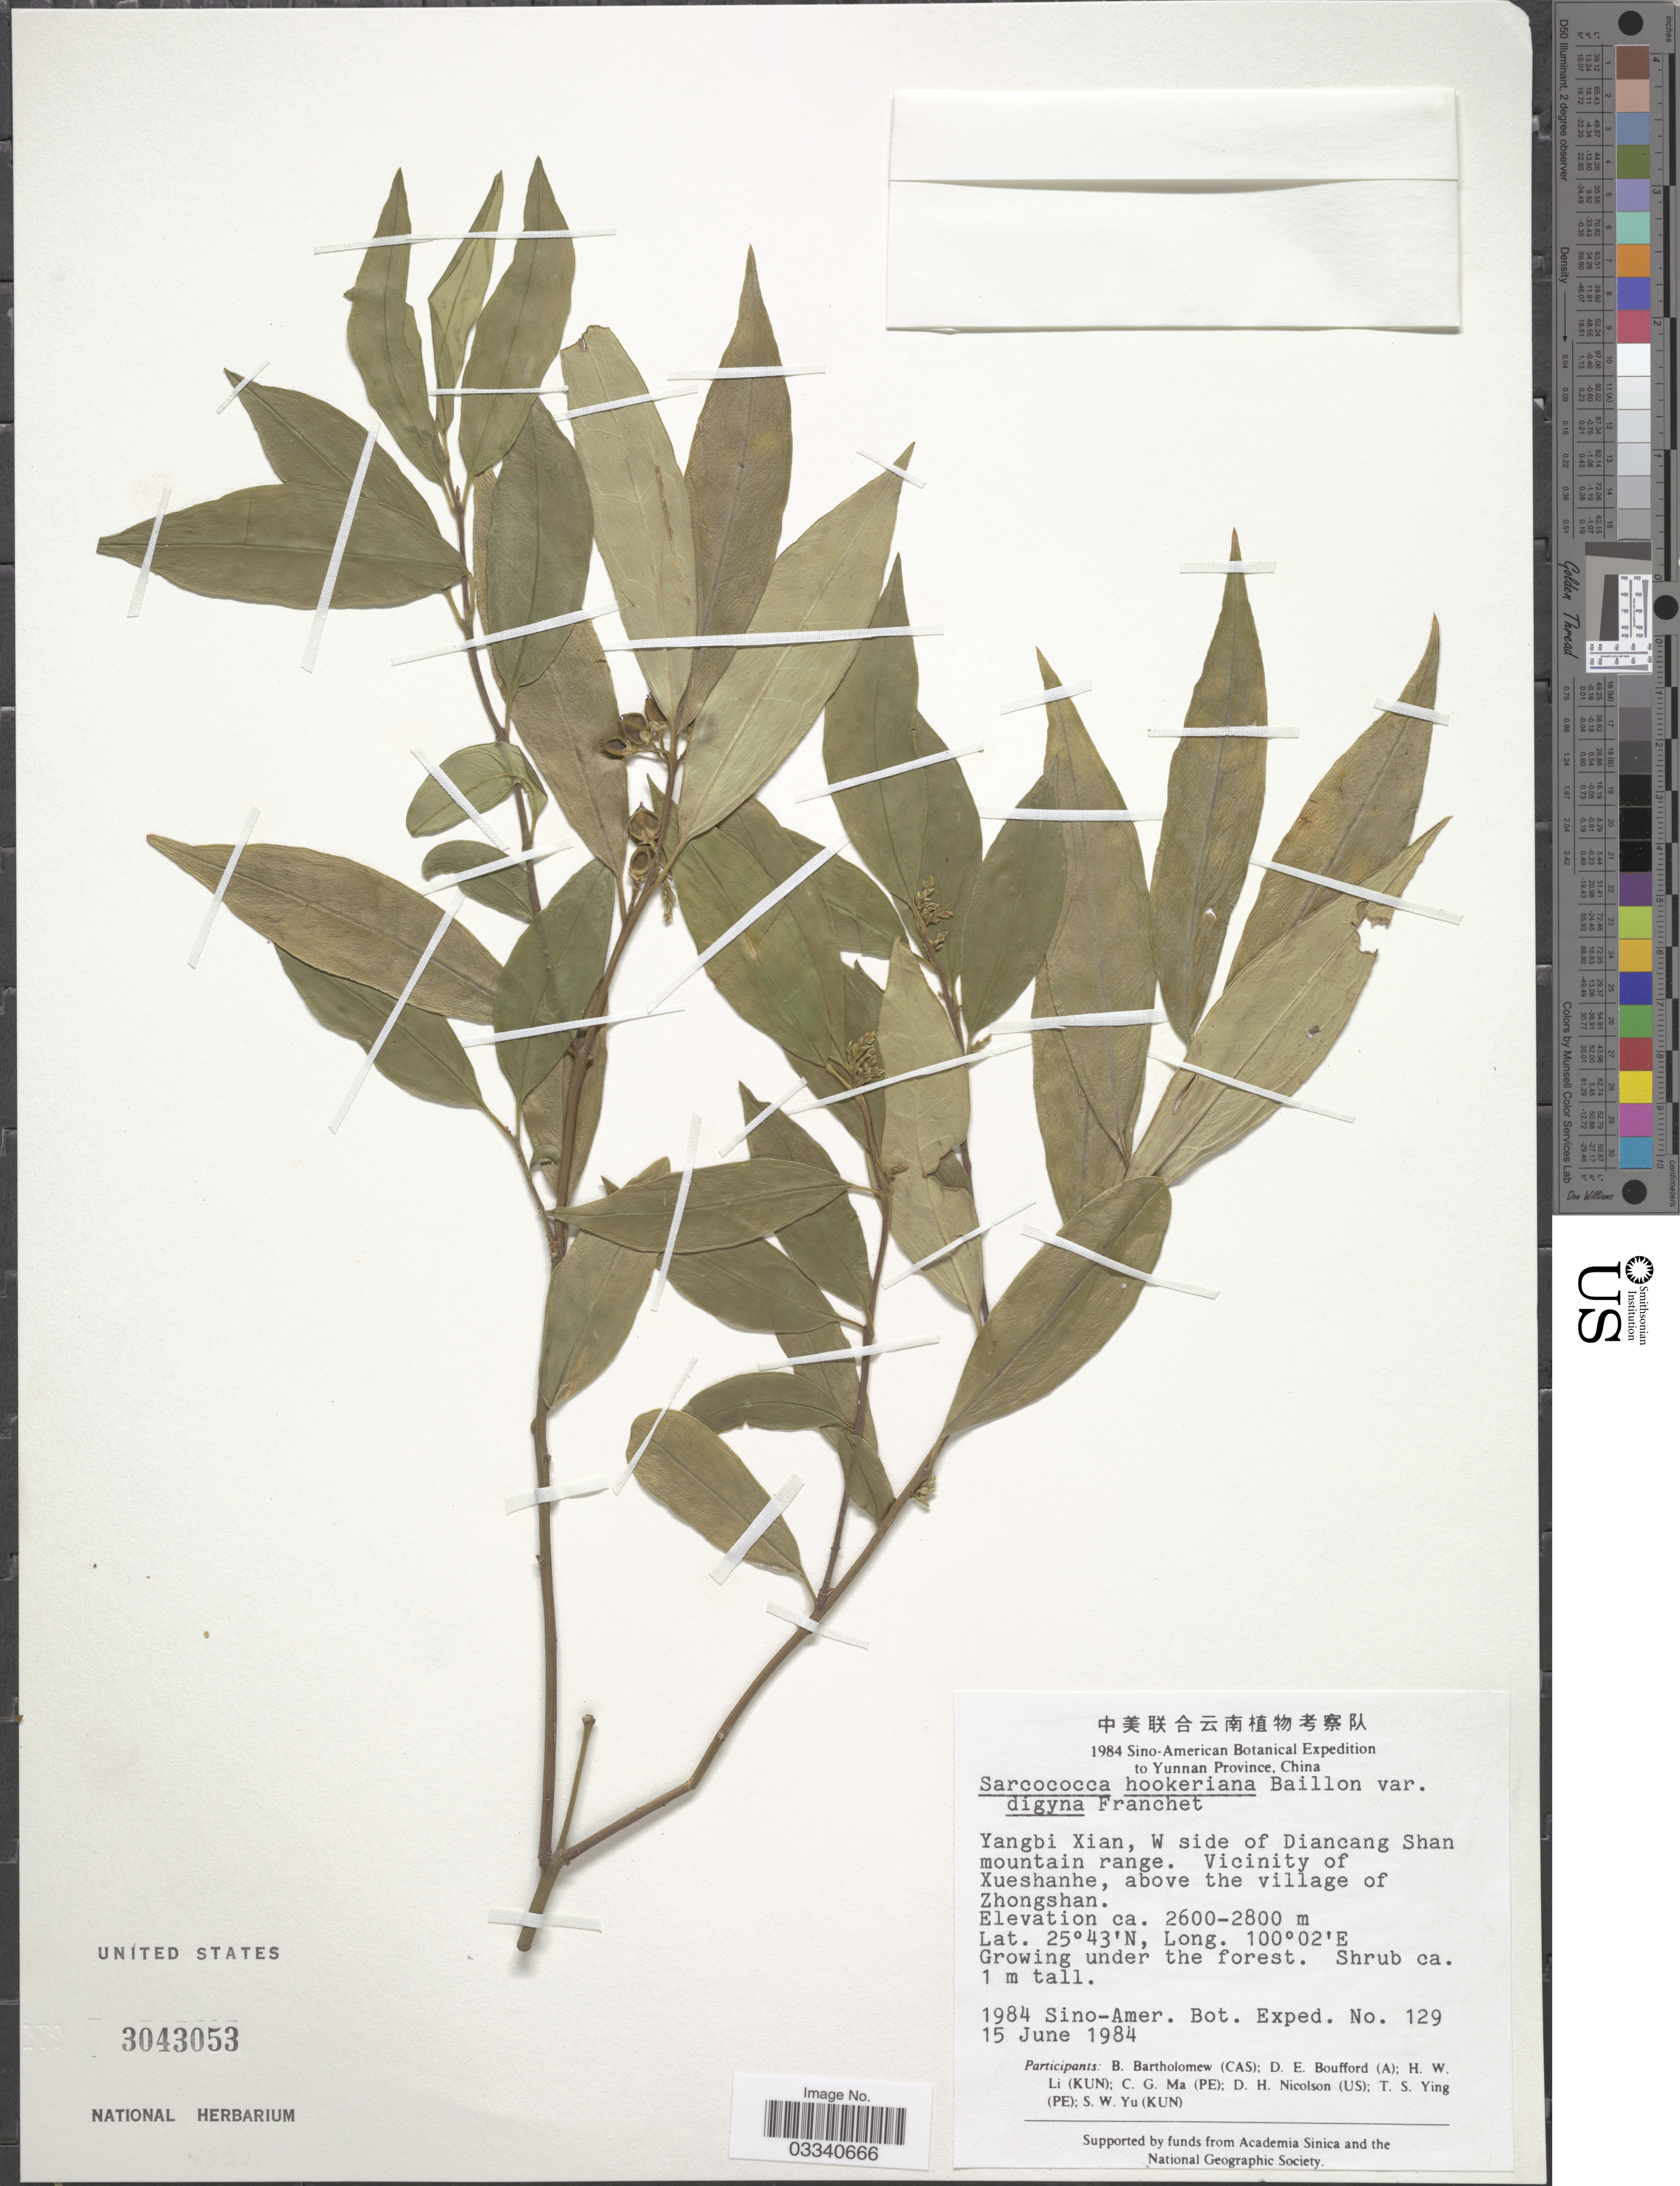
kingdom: Plantae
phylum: Tracheophyta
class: Magnoliopsida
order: Buxales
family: Buxaceae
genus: Sarcococca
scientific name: Sarcococca hookeriana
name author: Baill.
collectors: Sino-Amer. Bot. Exped. 1984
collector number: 129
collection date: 1984-06-15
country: China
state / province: Yunnan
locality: Yangbi Xian, W side of Diancang Shan mountain range. Vicinity of Xueshanhe, above the village of Zhongshan.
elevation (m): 2600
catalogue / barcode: US 3043053